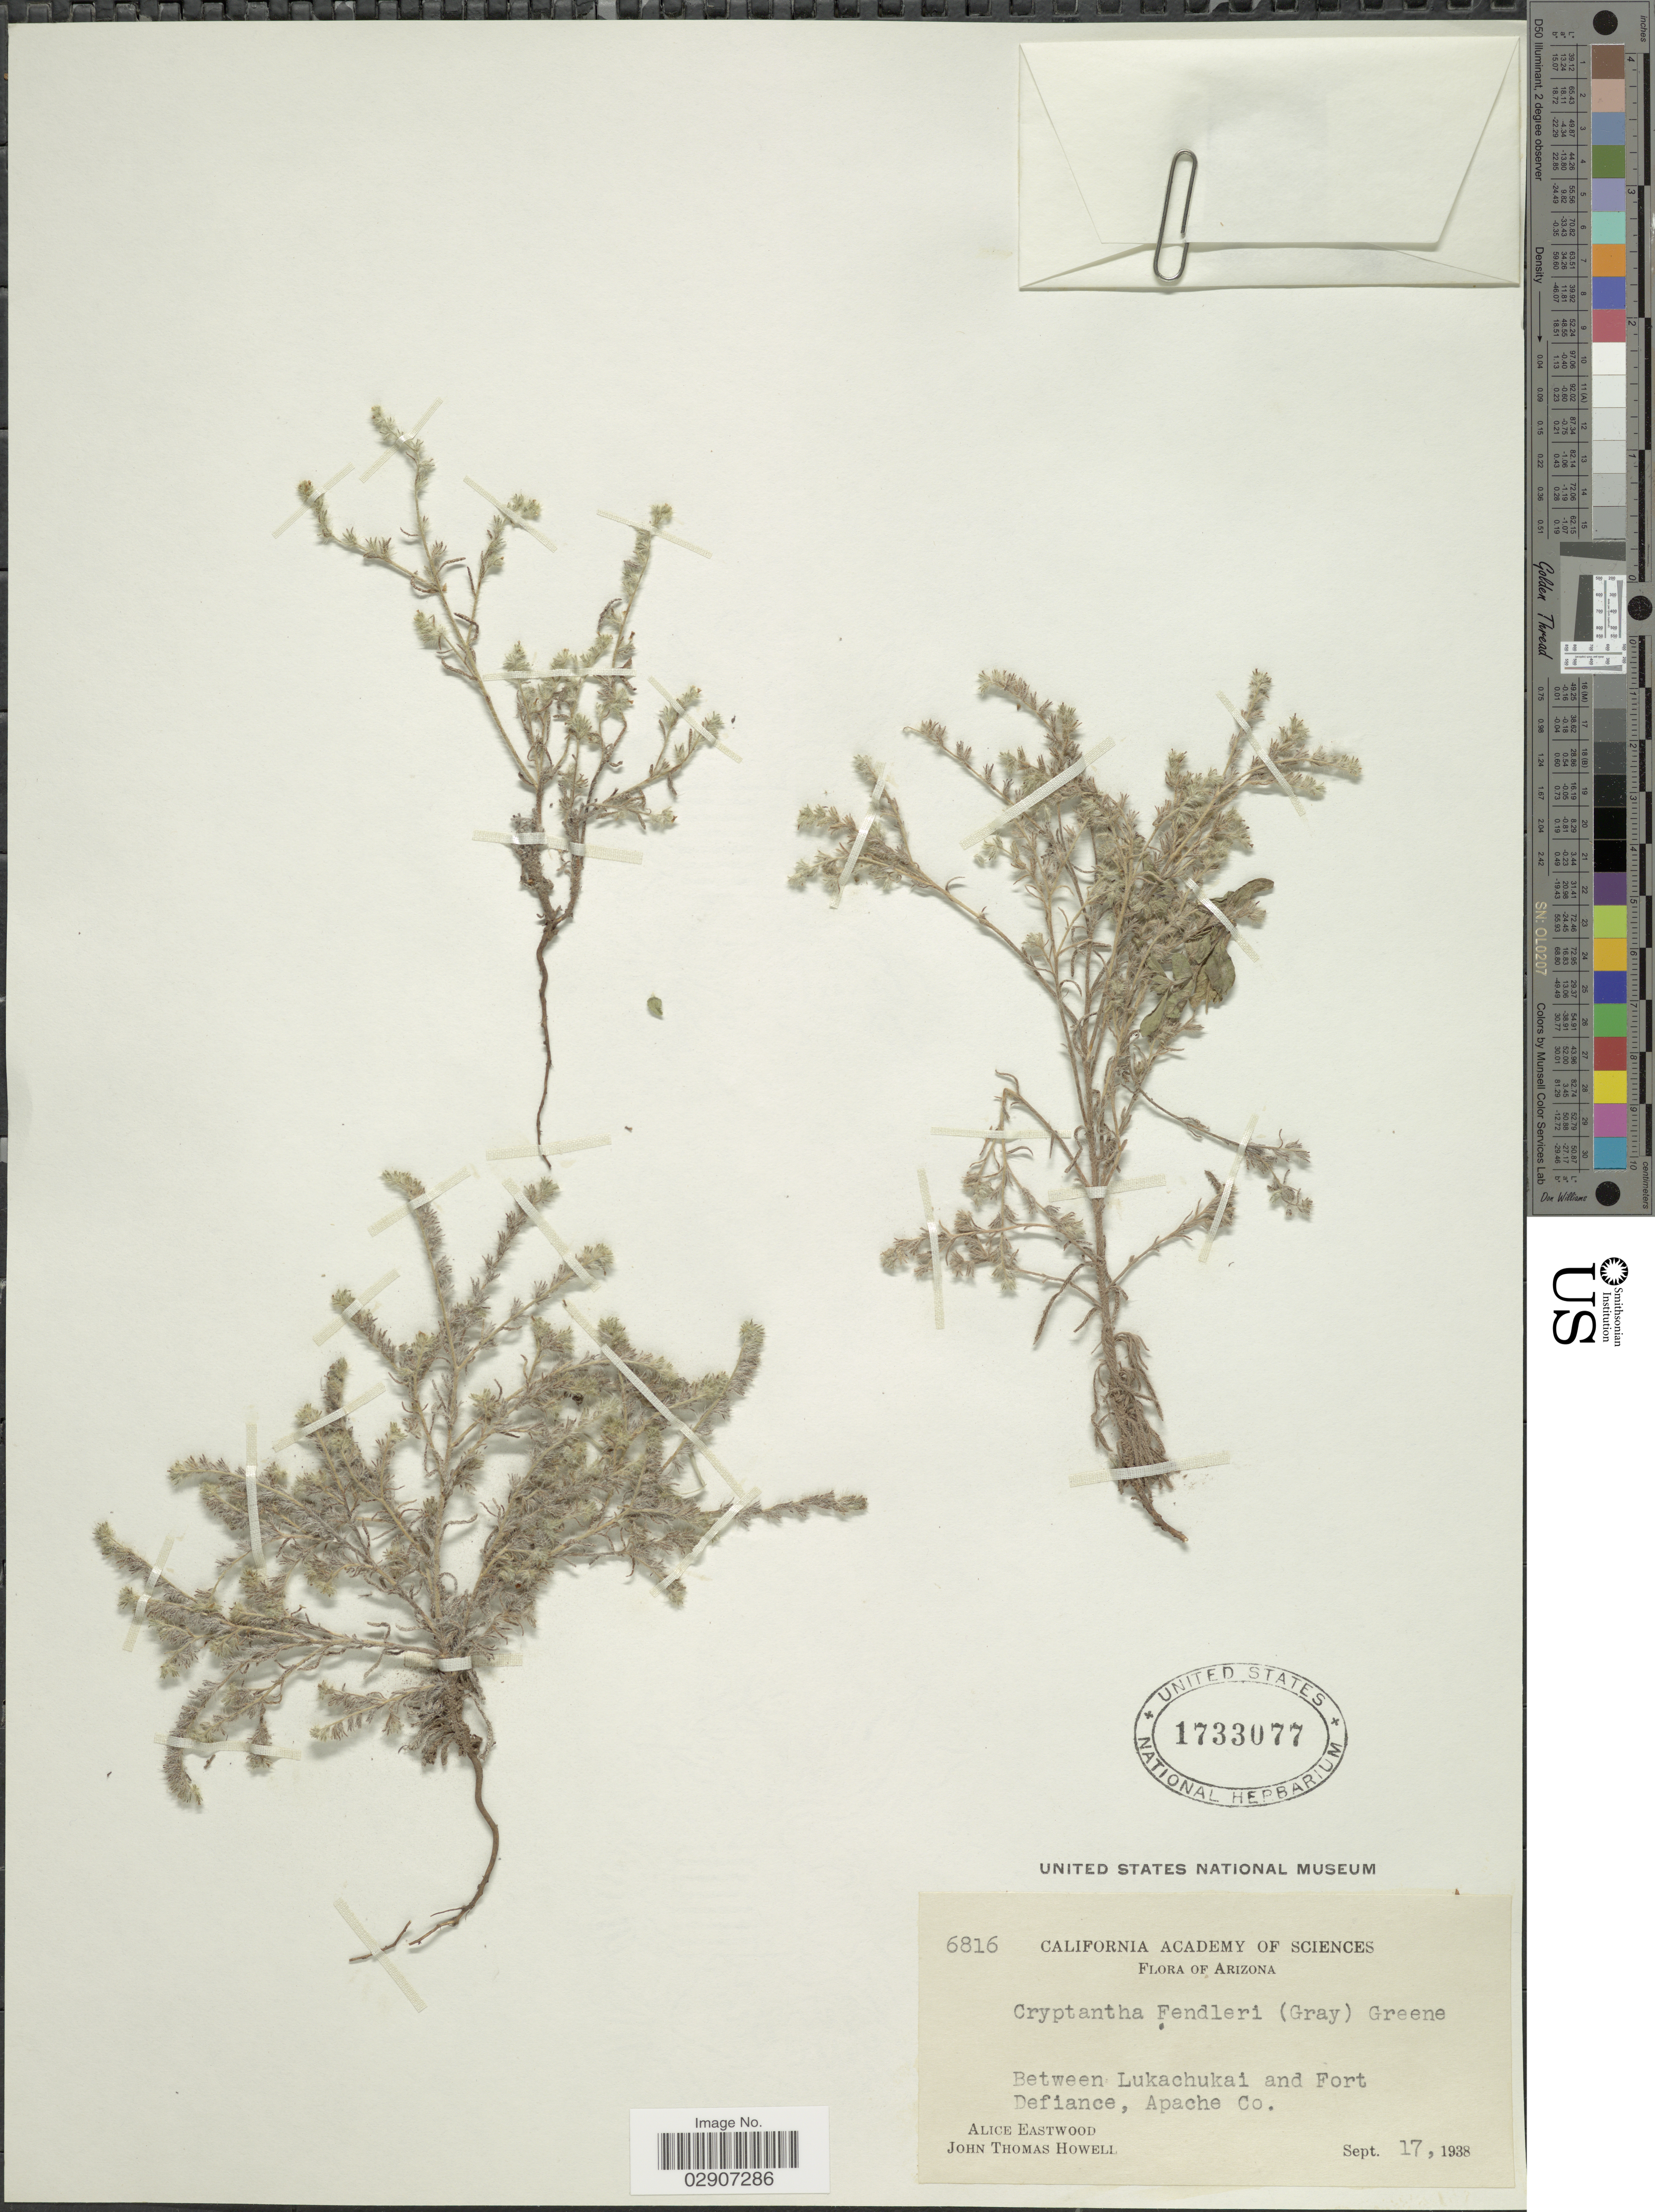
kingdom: Plantae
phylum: Tracheophyta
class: Magnoliopsida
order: Boraginales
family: Boraginaceae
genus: Cryptantha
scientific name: Cryptantha fendleri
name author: (A. Gray) Greene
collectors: A. Eastwood & J. T. Howell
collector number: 6816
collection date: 1938-09-17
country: United States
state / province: Arizona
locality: Between Lukachukai and Fort Defiance, Apache Co.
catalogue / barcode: US 1733077